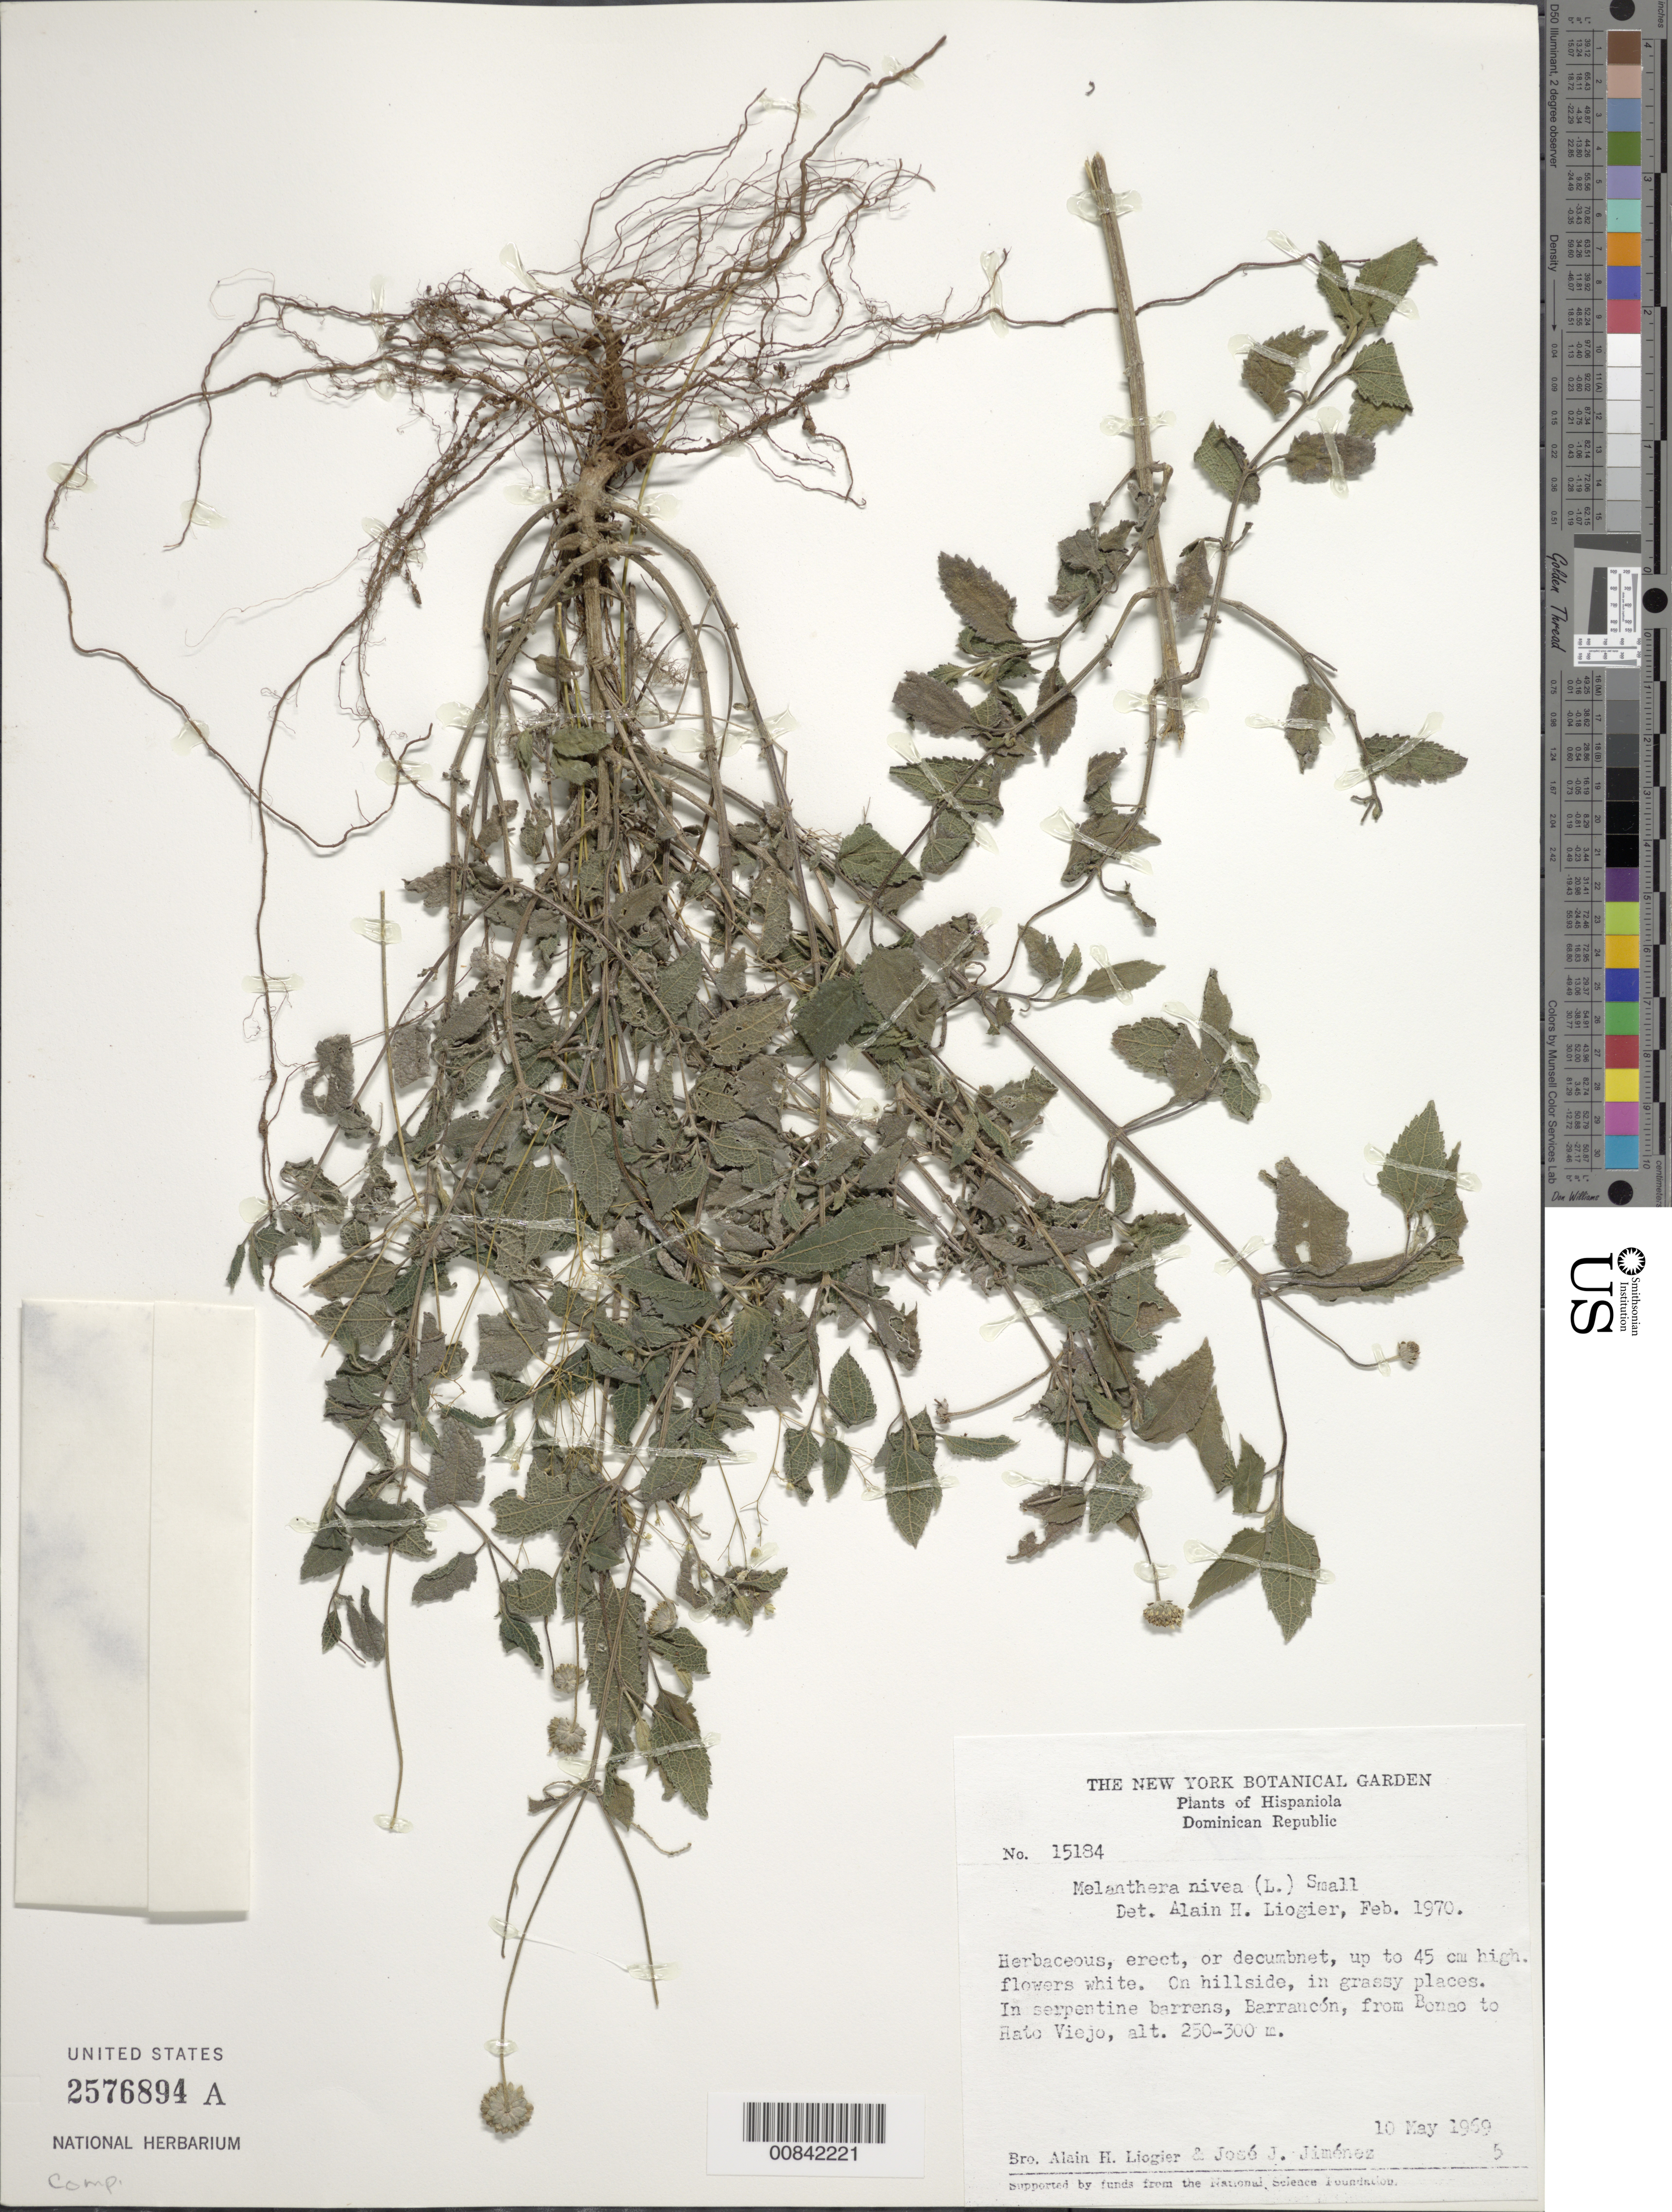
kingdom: Plantae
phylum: Tracheophyta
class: Magnoliopsida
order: Asterales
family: Asteraceae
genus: Melanthera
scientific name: Melanthera nivea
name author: (L.) Small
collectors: A. H. Liogier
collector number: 15184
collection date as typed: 10 May 1969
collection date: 1969-05-10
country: Dominican Republic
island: Hispaniola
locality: Barrancón, from Bonao to Hato Viejo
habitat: Hillside, grassy places in serpentine barrens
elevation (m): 250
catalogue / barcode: US 2576894